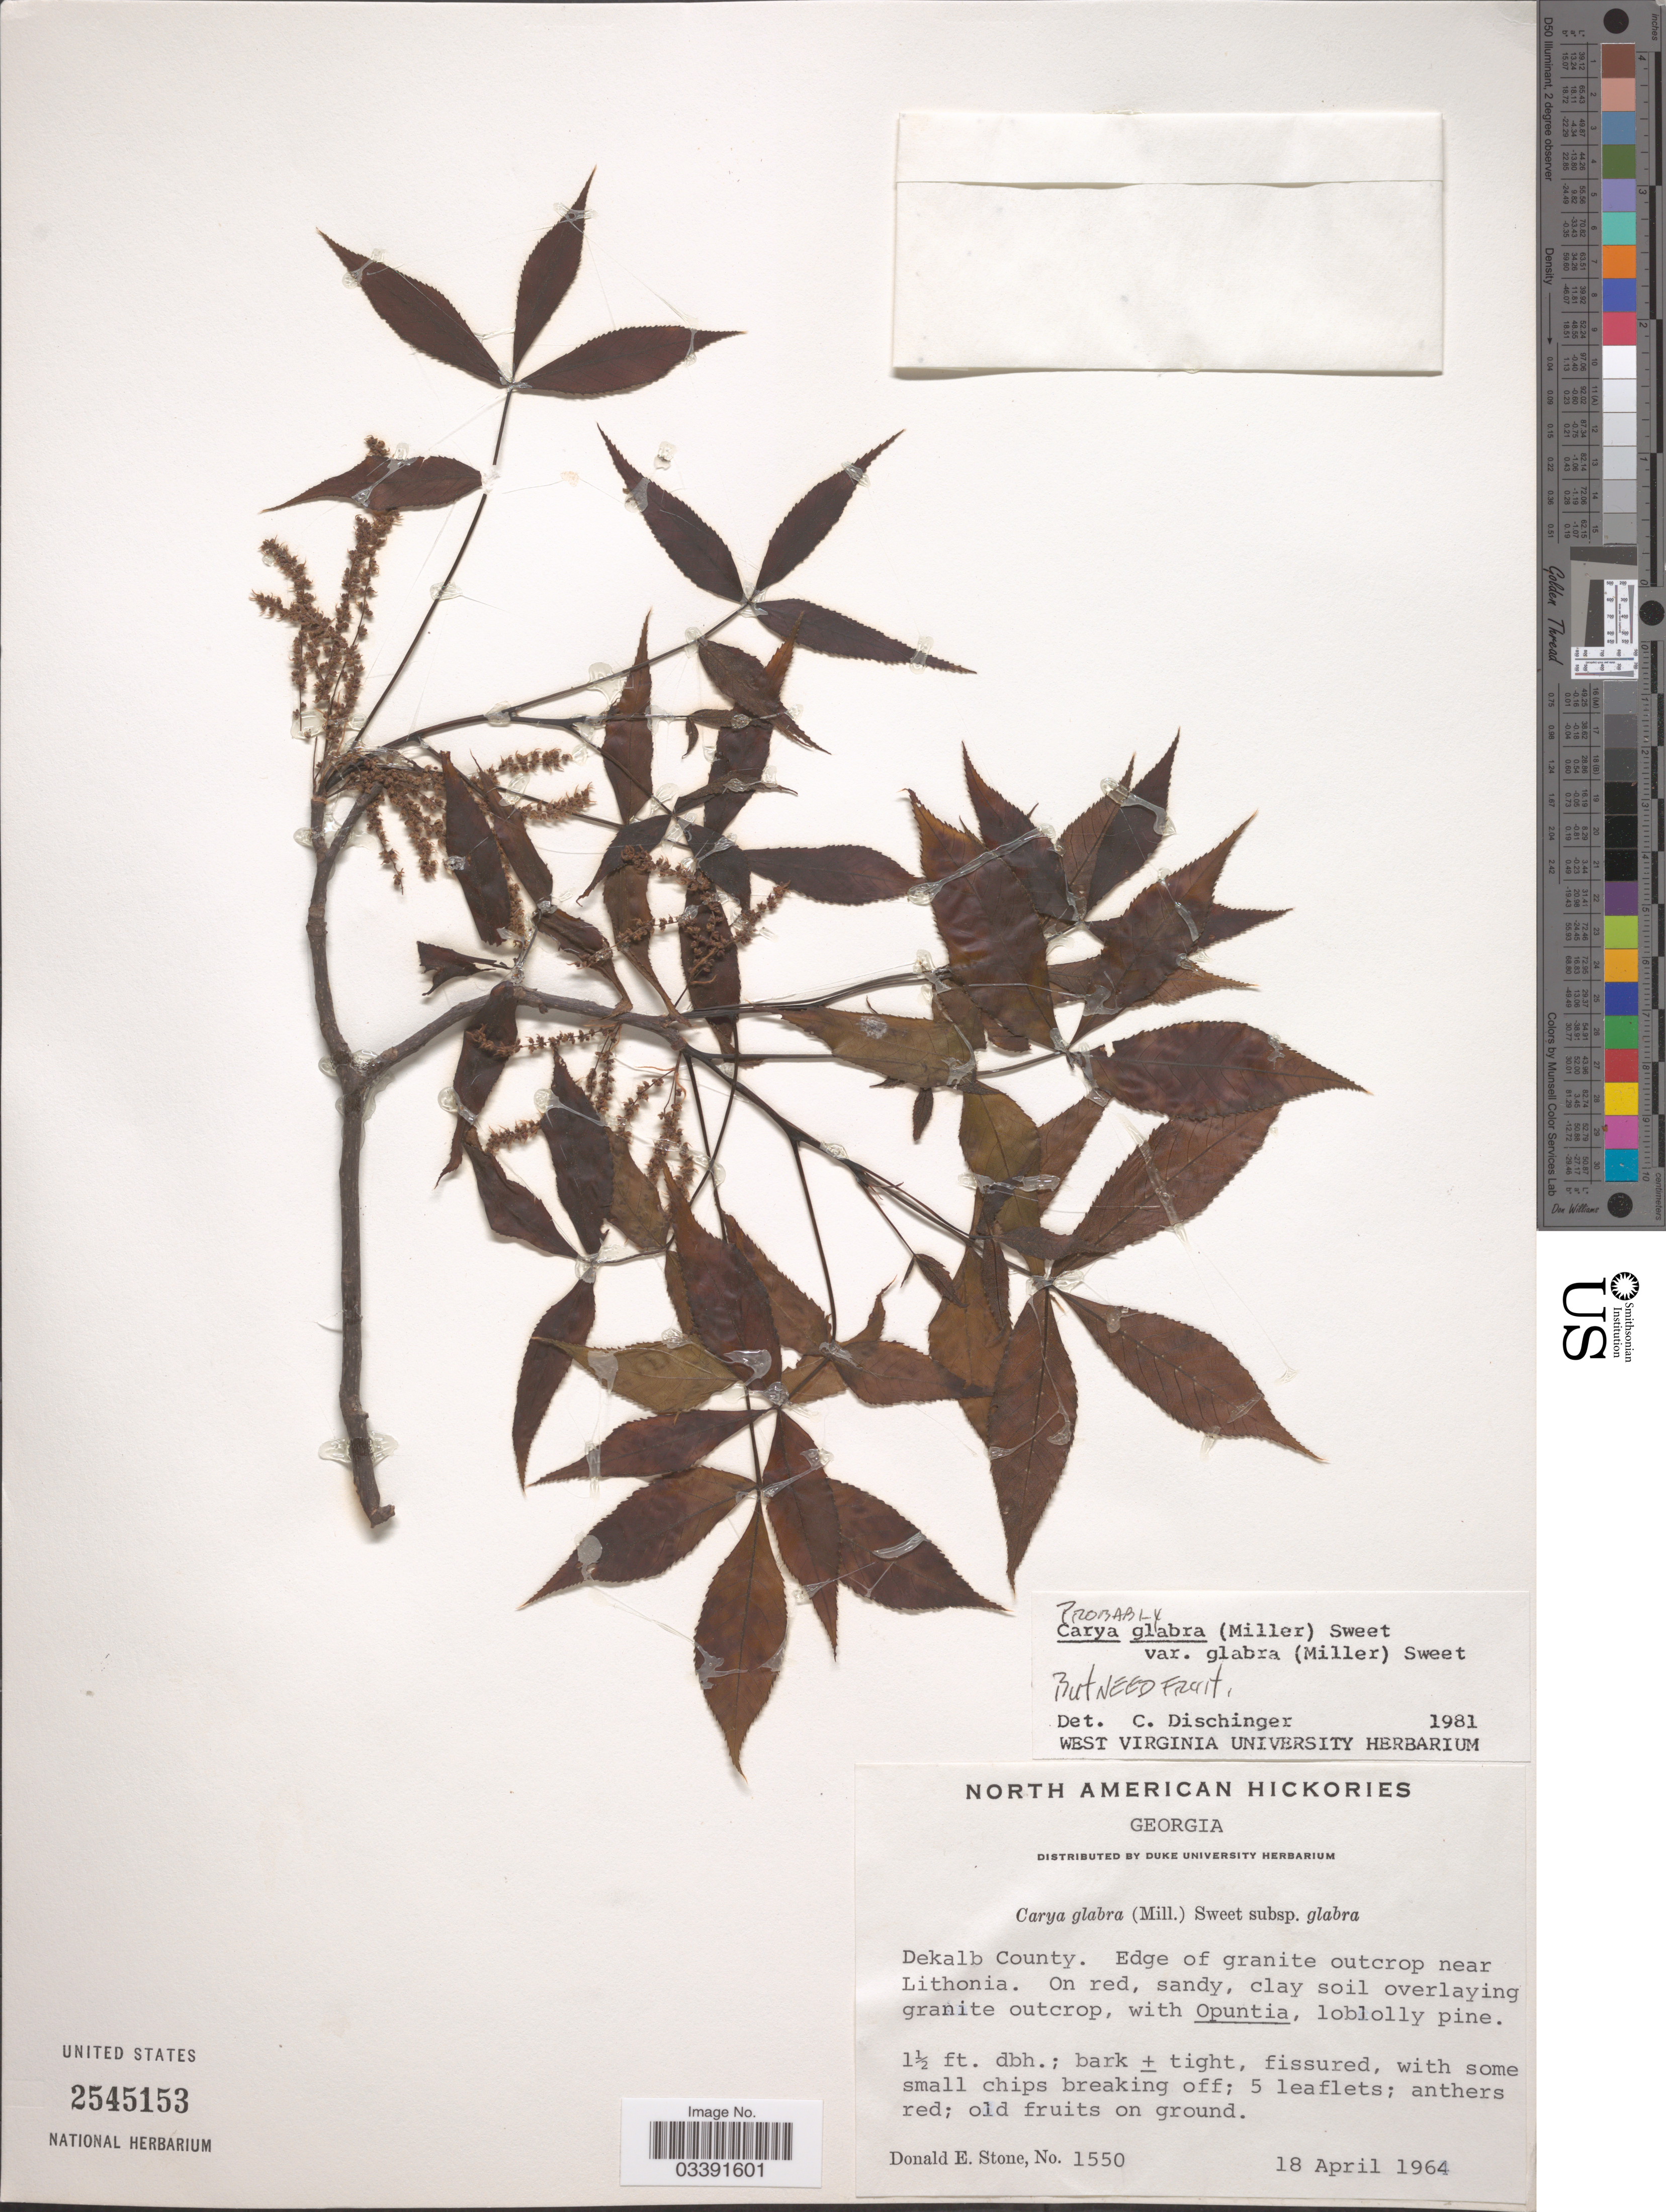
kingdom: Plantae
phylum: Tracheophyta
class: Magnoliopsida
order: Fagales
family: Juglandaceae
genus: Carya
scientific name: Carya glabra var. glabra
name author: (Mill.) Sweet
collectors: D. Stone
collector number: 1550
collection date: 1964-04-18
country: United States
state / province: Georgia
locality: Dekalb County. Edge of granite outcrop near Lithonia.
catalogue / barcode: US 2545153